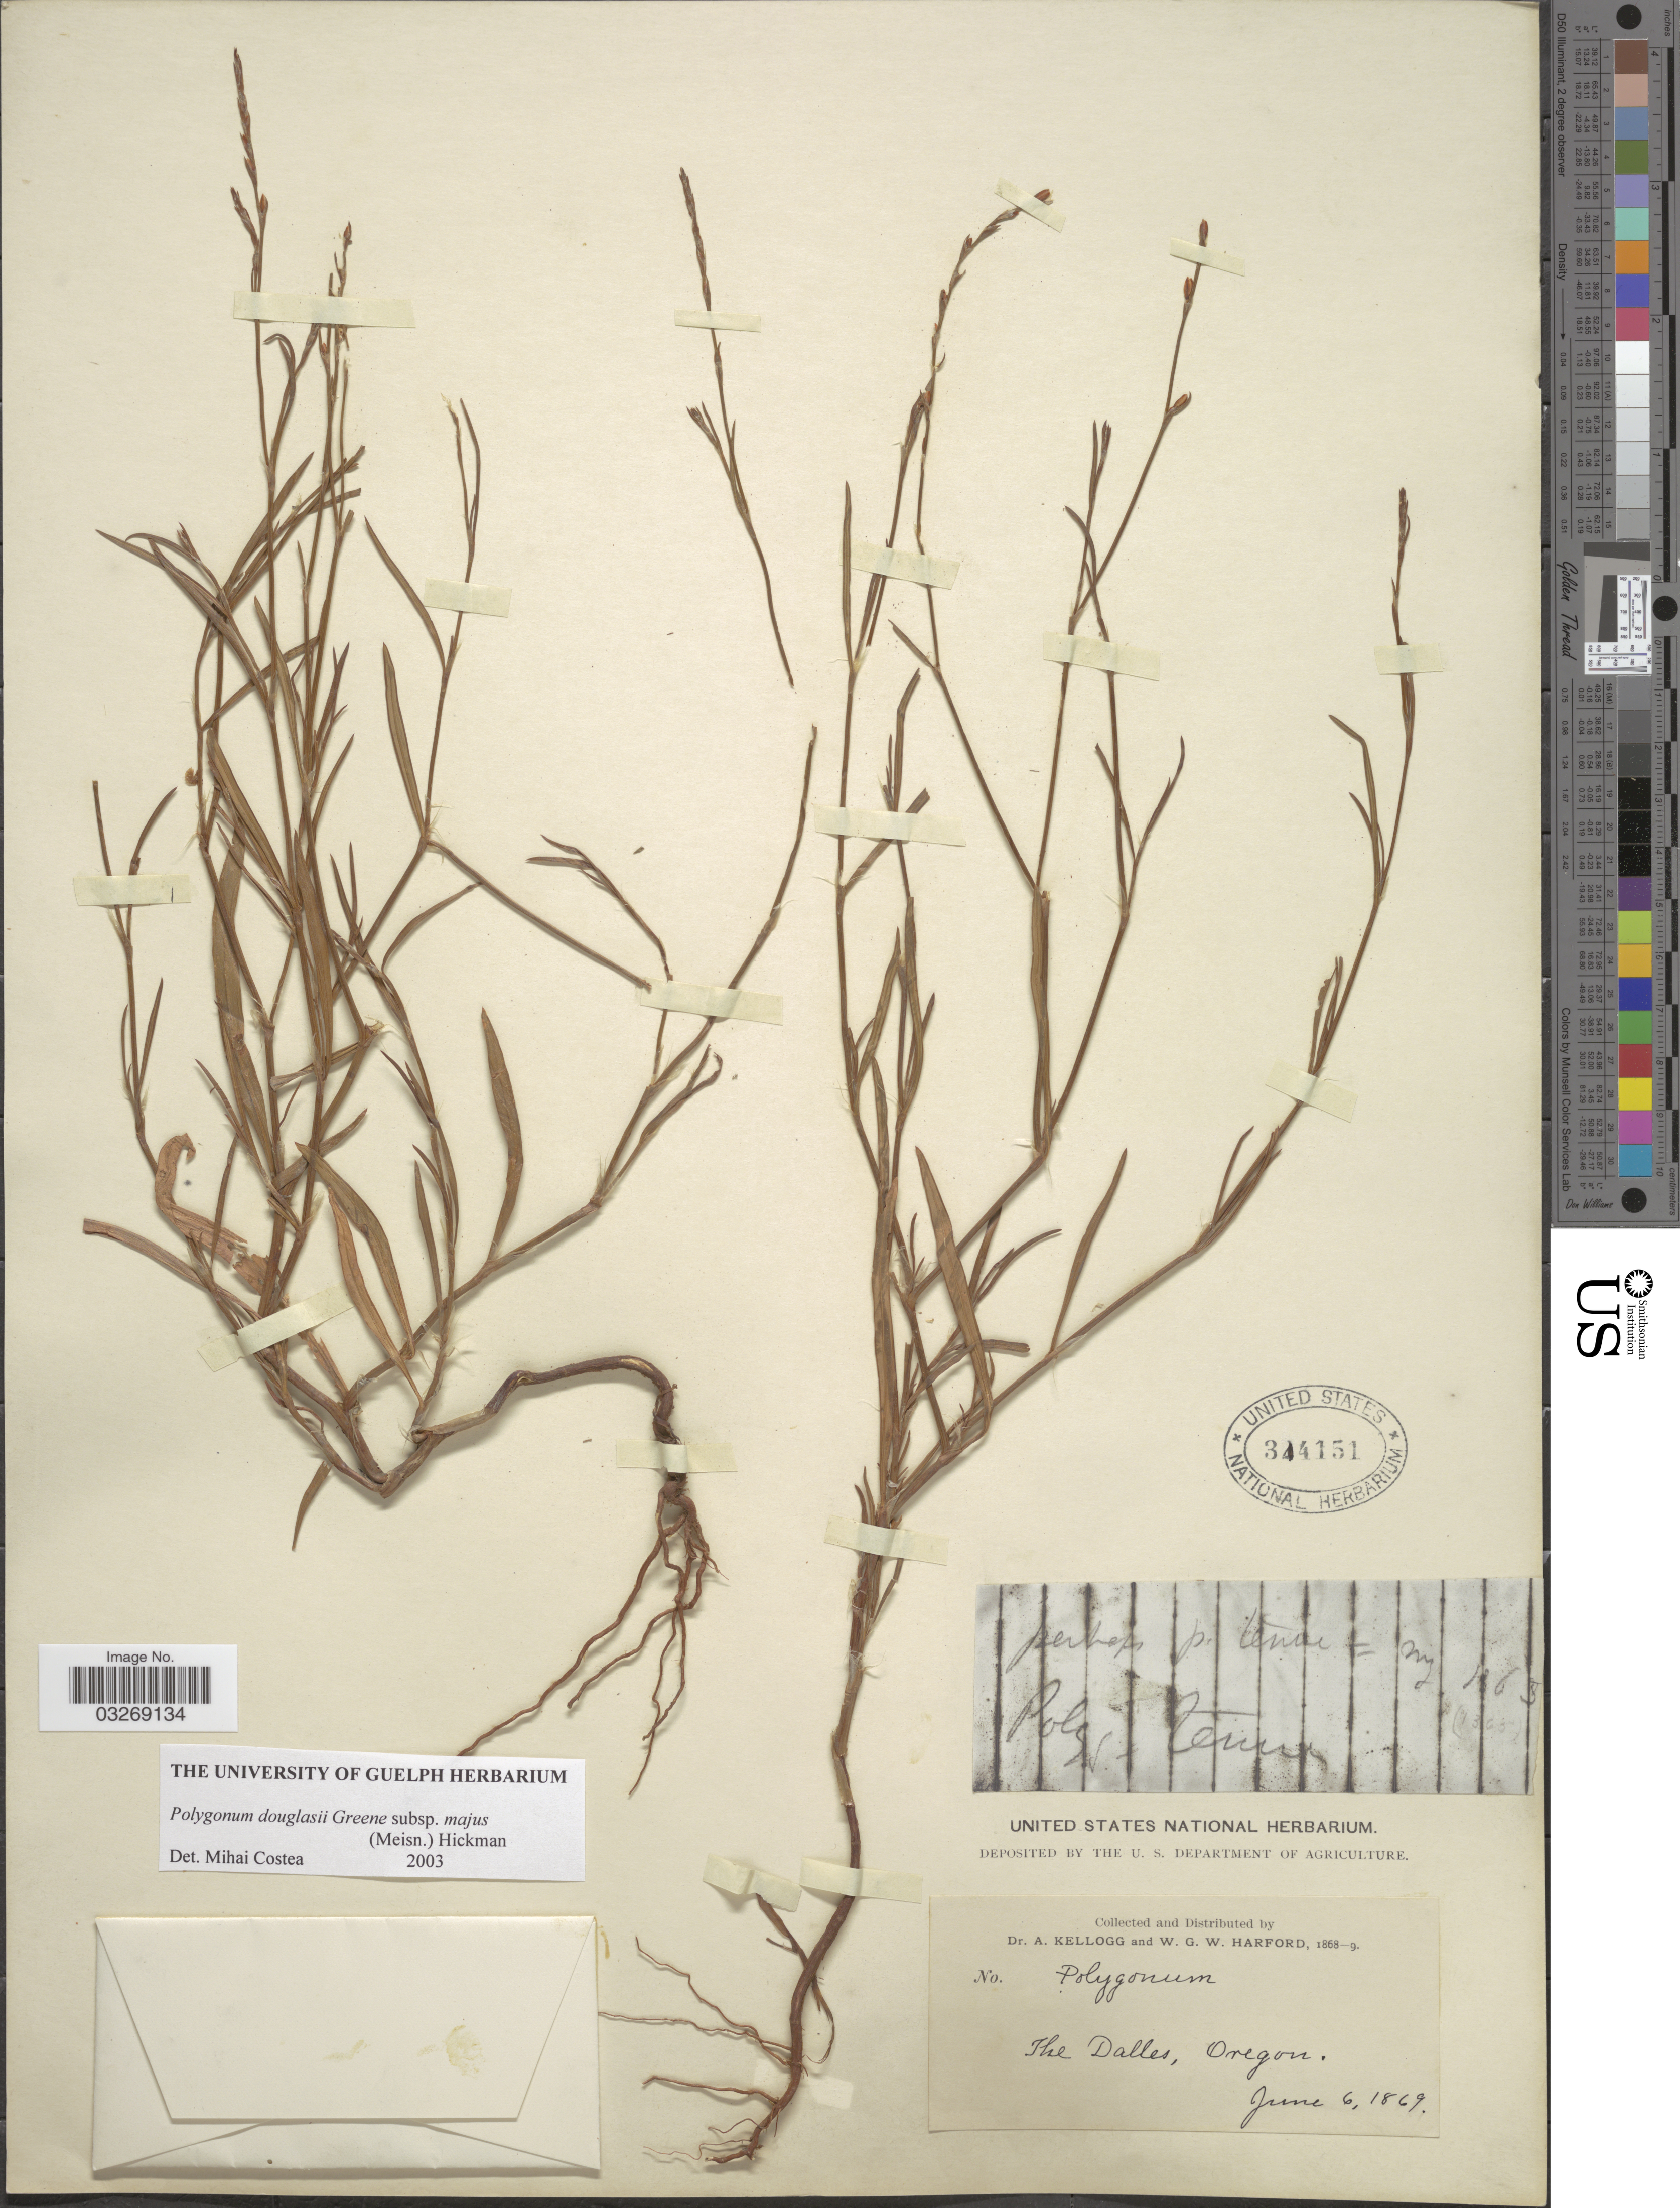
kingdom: Plantae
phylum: Tracheophyta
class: Magnoliopsida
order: Caryophyllales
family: Polygonaceae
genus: Polygonum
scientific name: Polygonum douglasii subsp. majus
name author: (Meisn.) Hickman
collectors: A. Kellogg & W. G. W. Harford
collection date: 1869-06-06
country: United States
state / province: Oregon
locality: The Dalles.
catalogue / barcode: US 314151